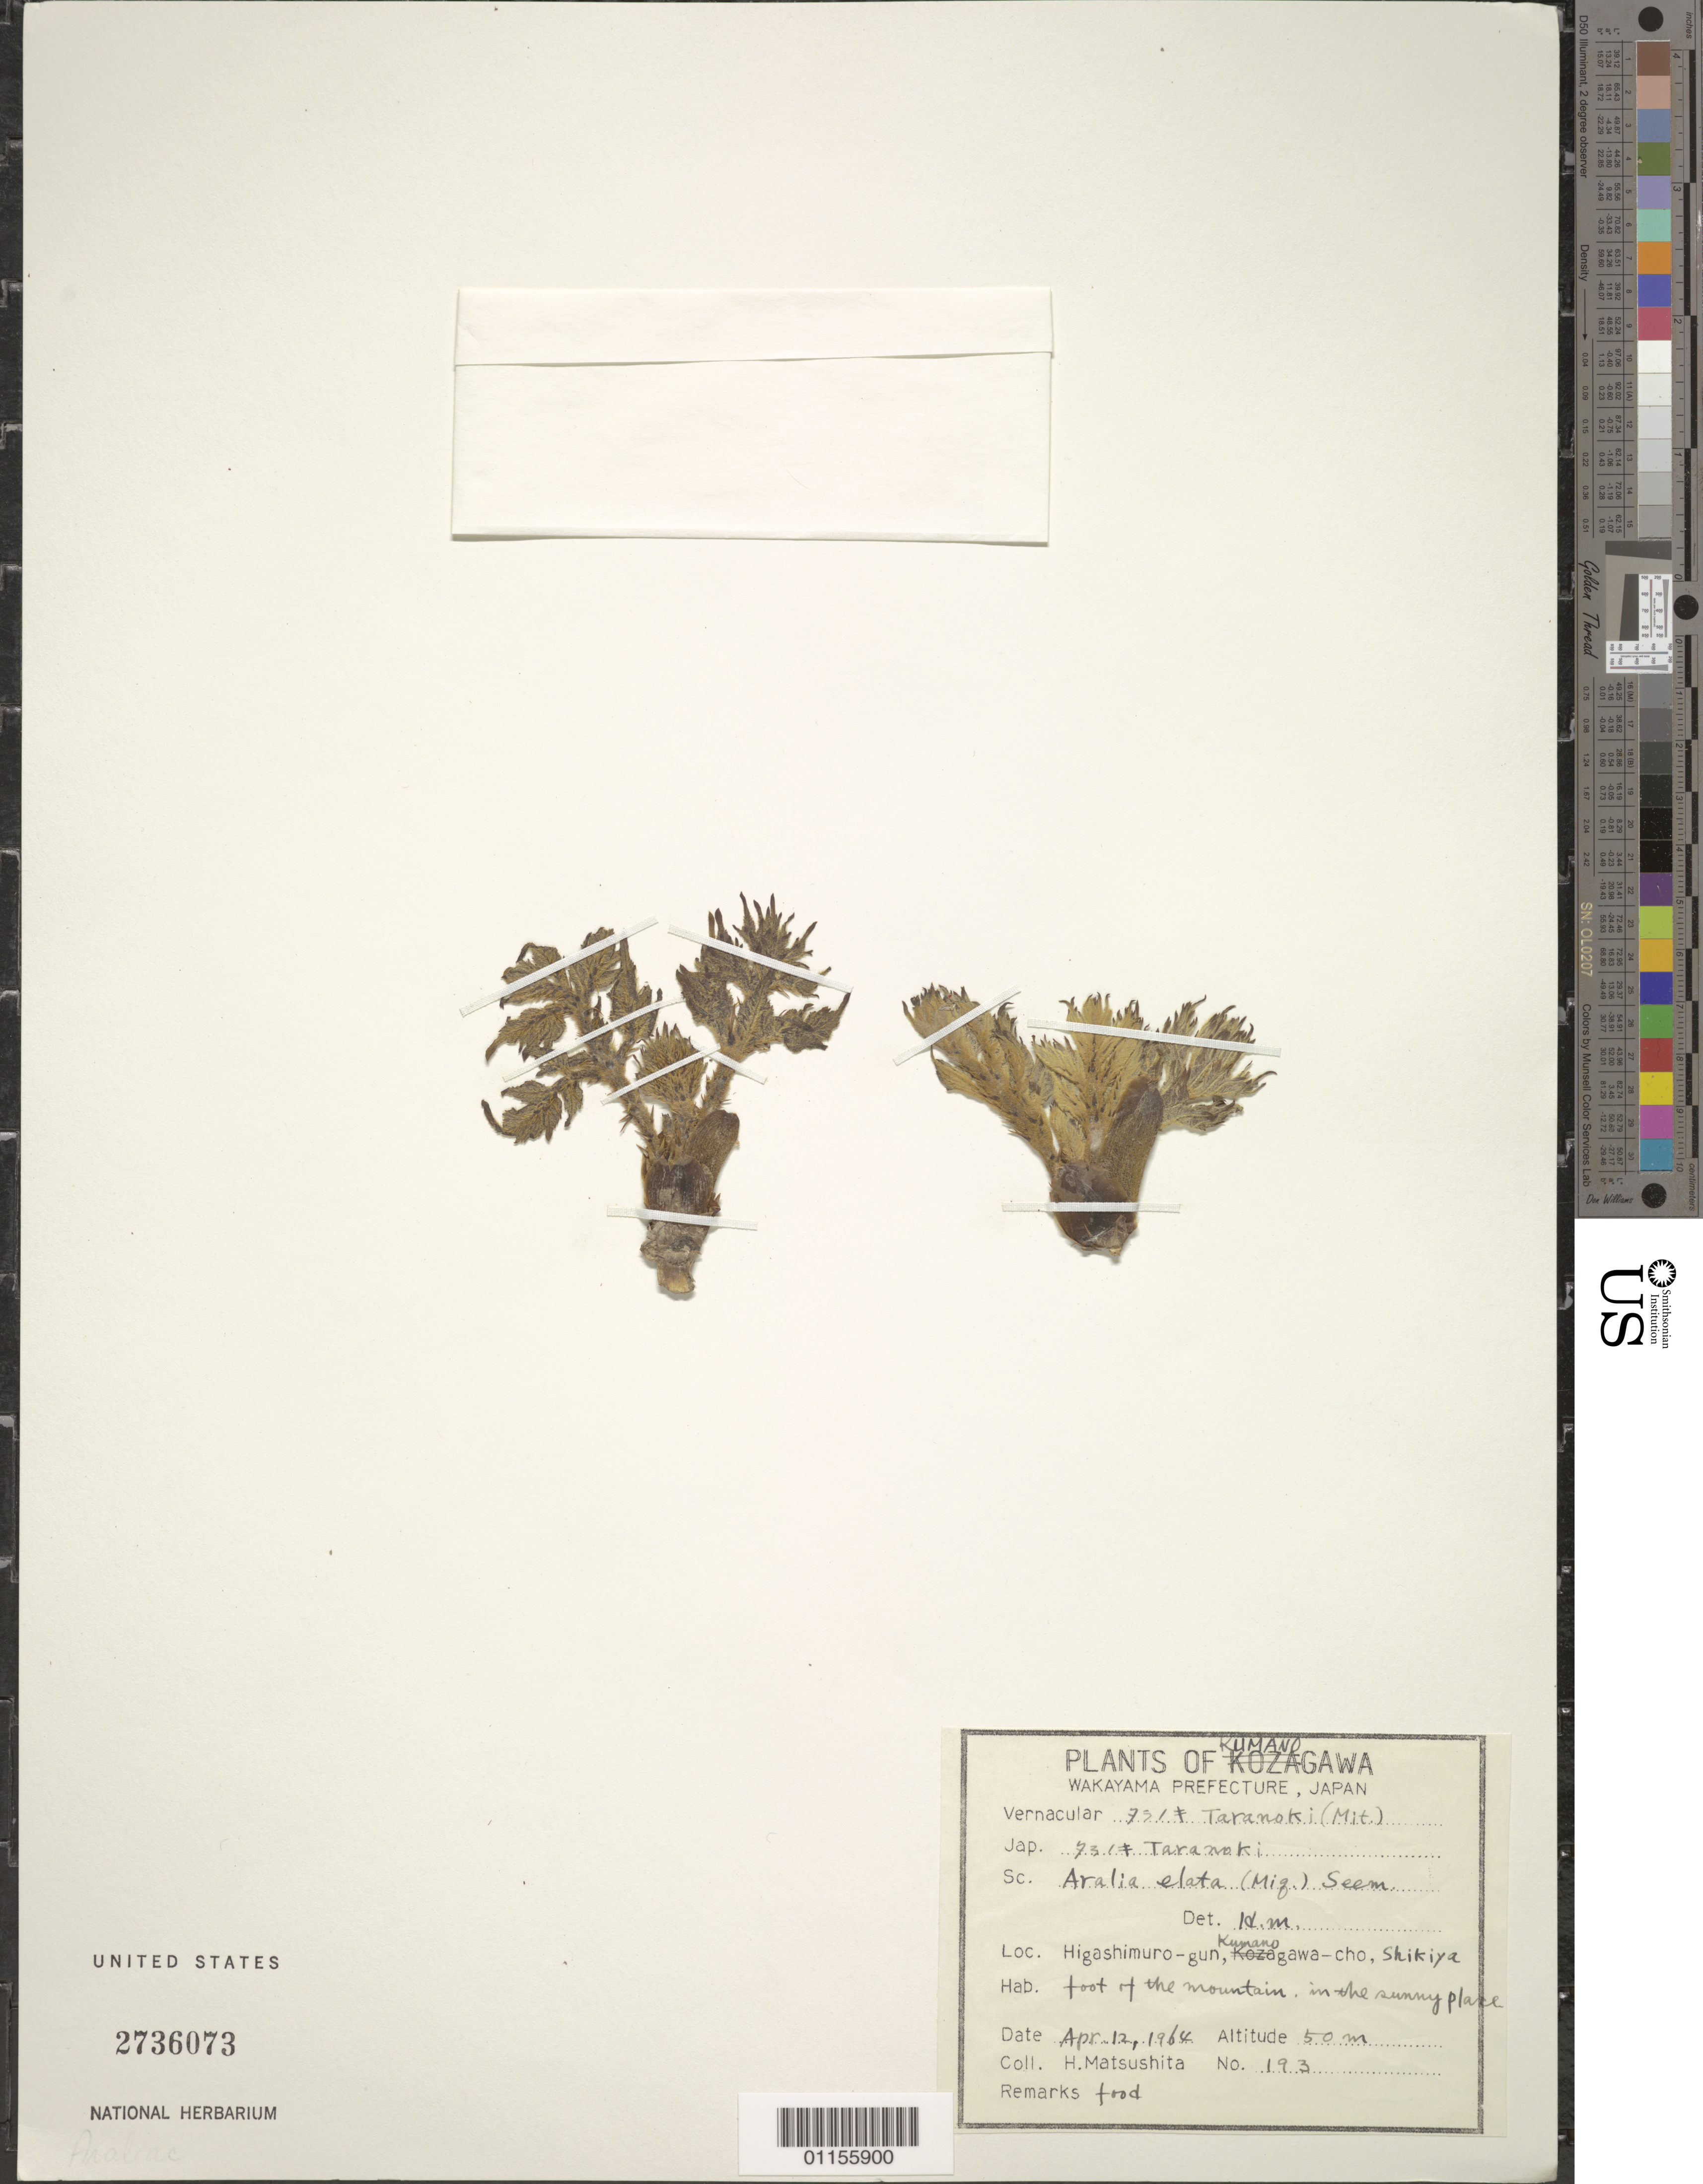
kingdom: Plantae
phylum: Tracheophyta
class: Magnoliopsida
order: Apiales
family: Araliaceae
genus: Aralia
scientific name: Aralia elata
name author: (Miq.) Seem.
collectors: H. Matsushita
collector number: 193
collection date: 1964-04-12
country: Japan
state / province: Wakayama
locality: Kumano. Higashimuro-gun. Shikiya.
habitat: Foot of the mountain, in the sunny place.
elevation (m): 50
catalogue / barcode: US 2736073